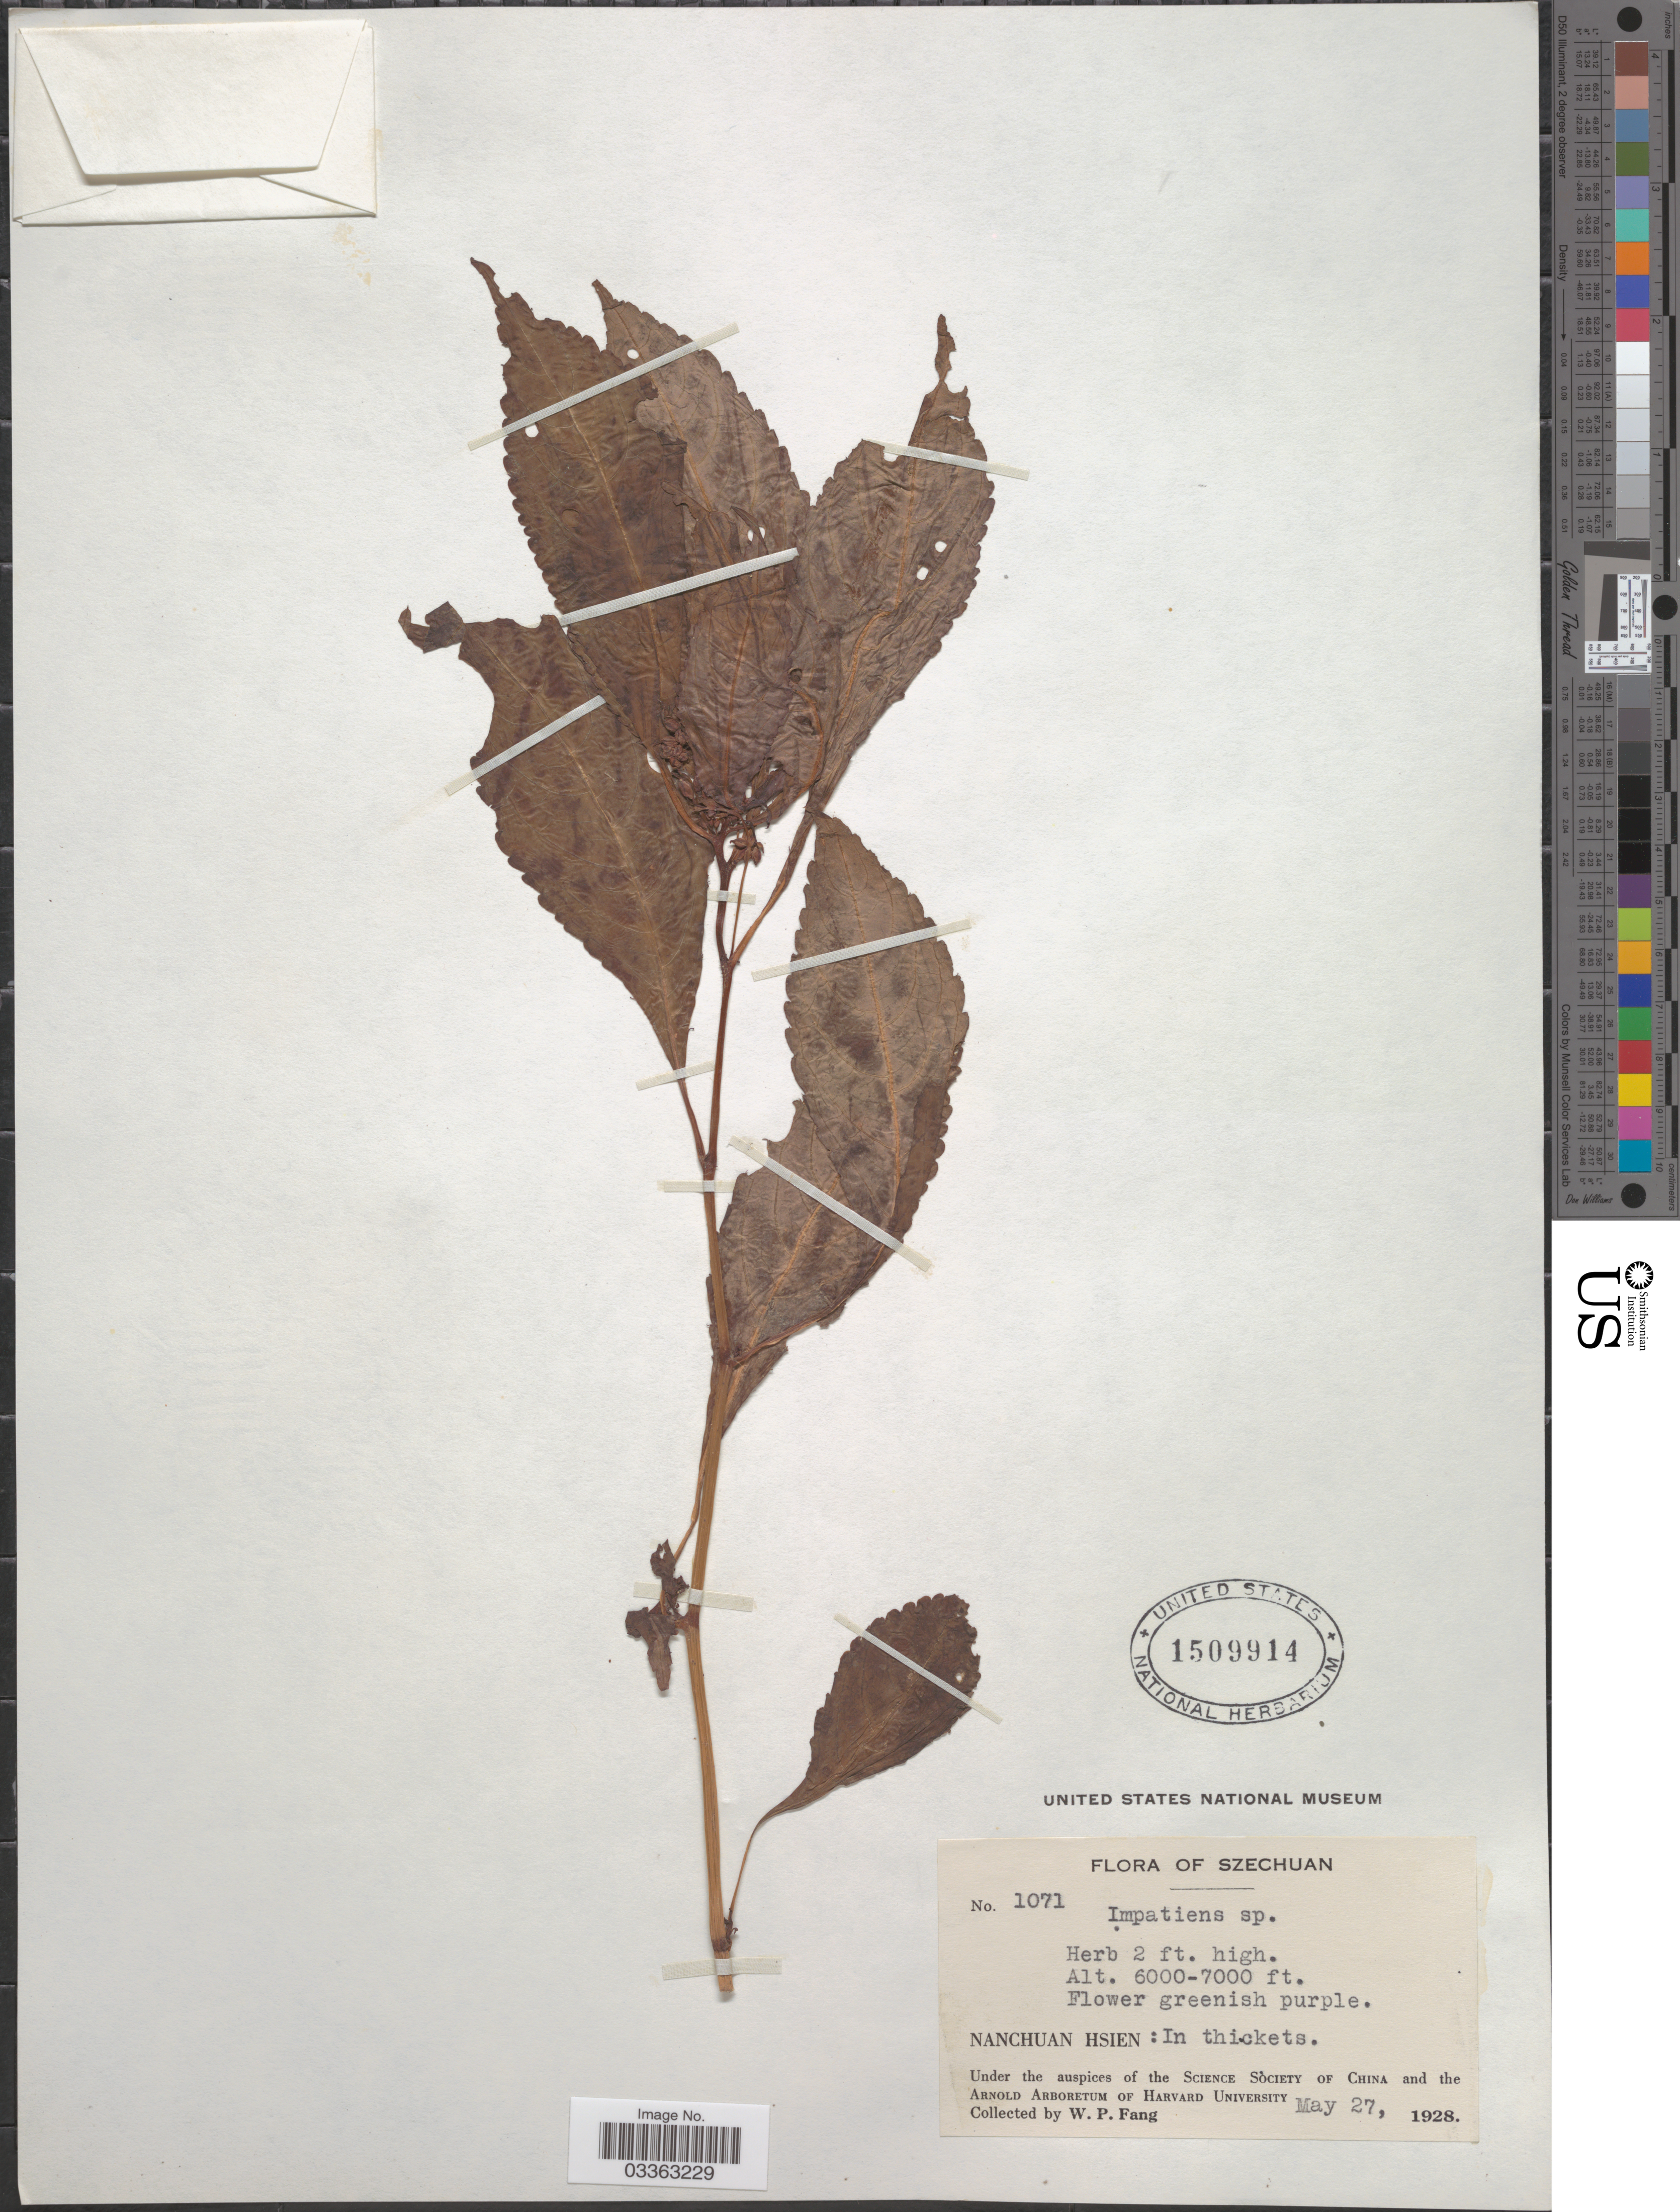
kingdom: Plantae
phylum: Tracheophyta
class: Magnoliopsida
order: Ericales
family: Balsaminaceae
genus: Impatiens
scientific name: Impatiens sp.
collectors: W. P. Fang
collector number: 1071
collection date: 1928-05-27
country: China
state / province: Sichuan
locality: Szechuan. Nanchuan Hsien.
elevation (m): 1829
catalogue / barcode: US 1509914